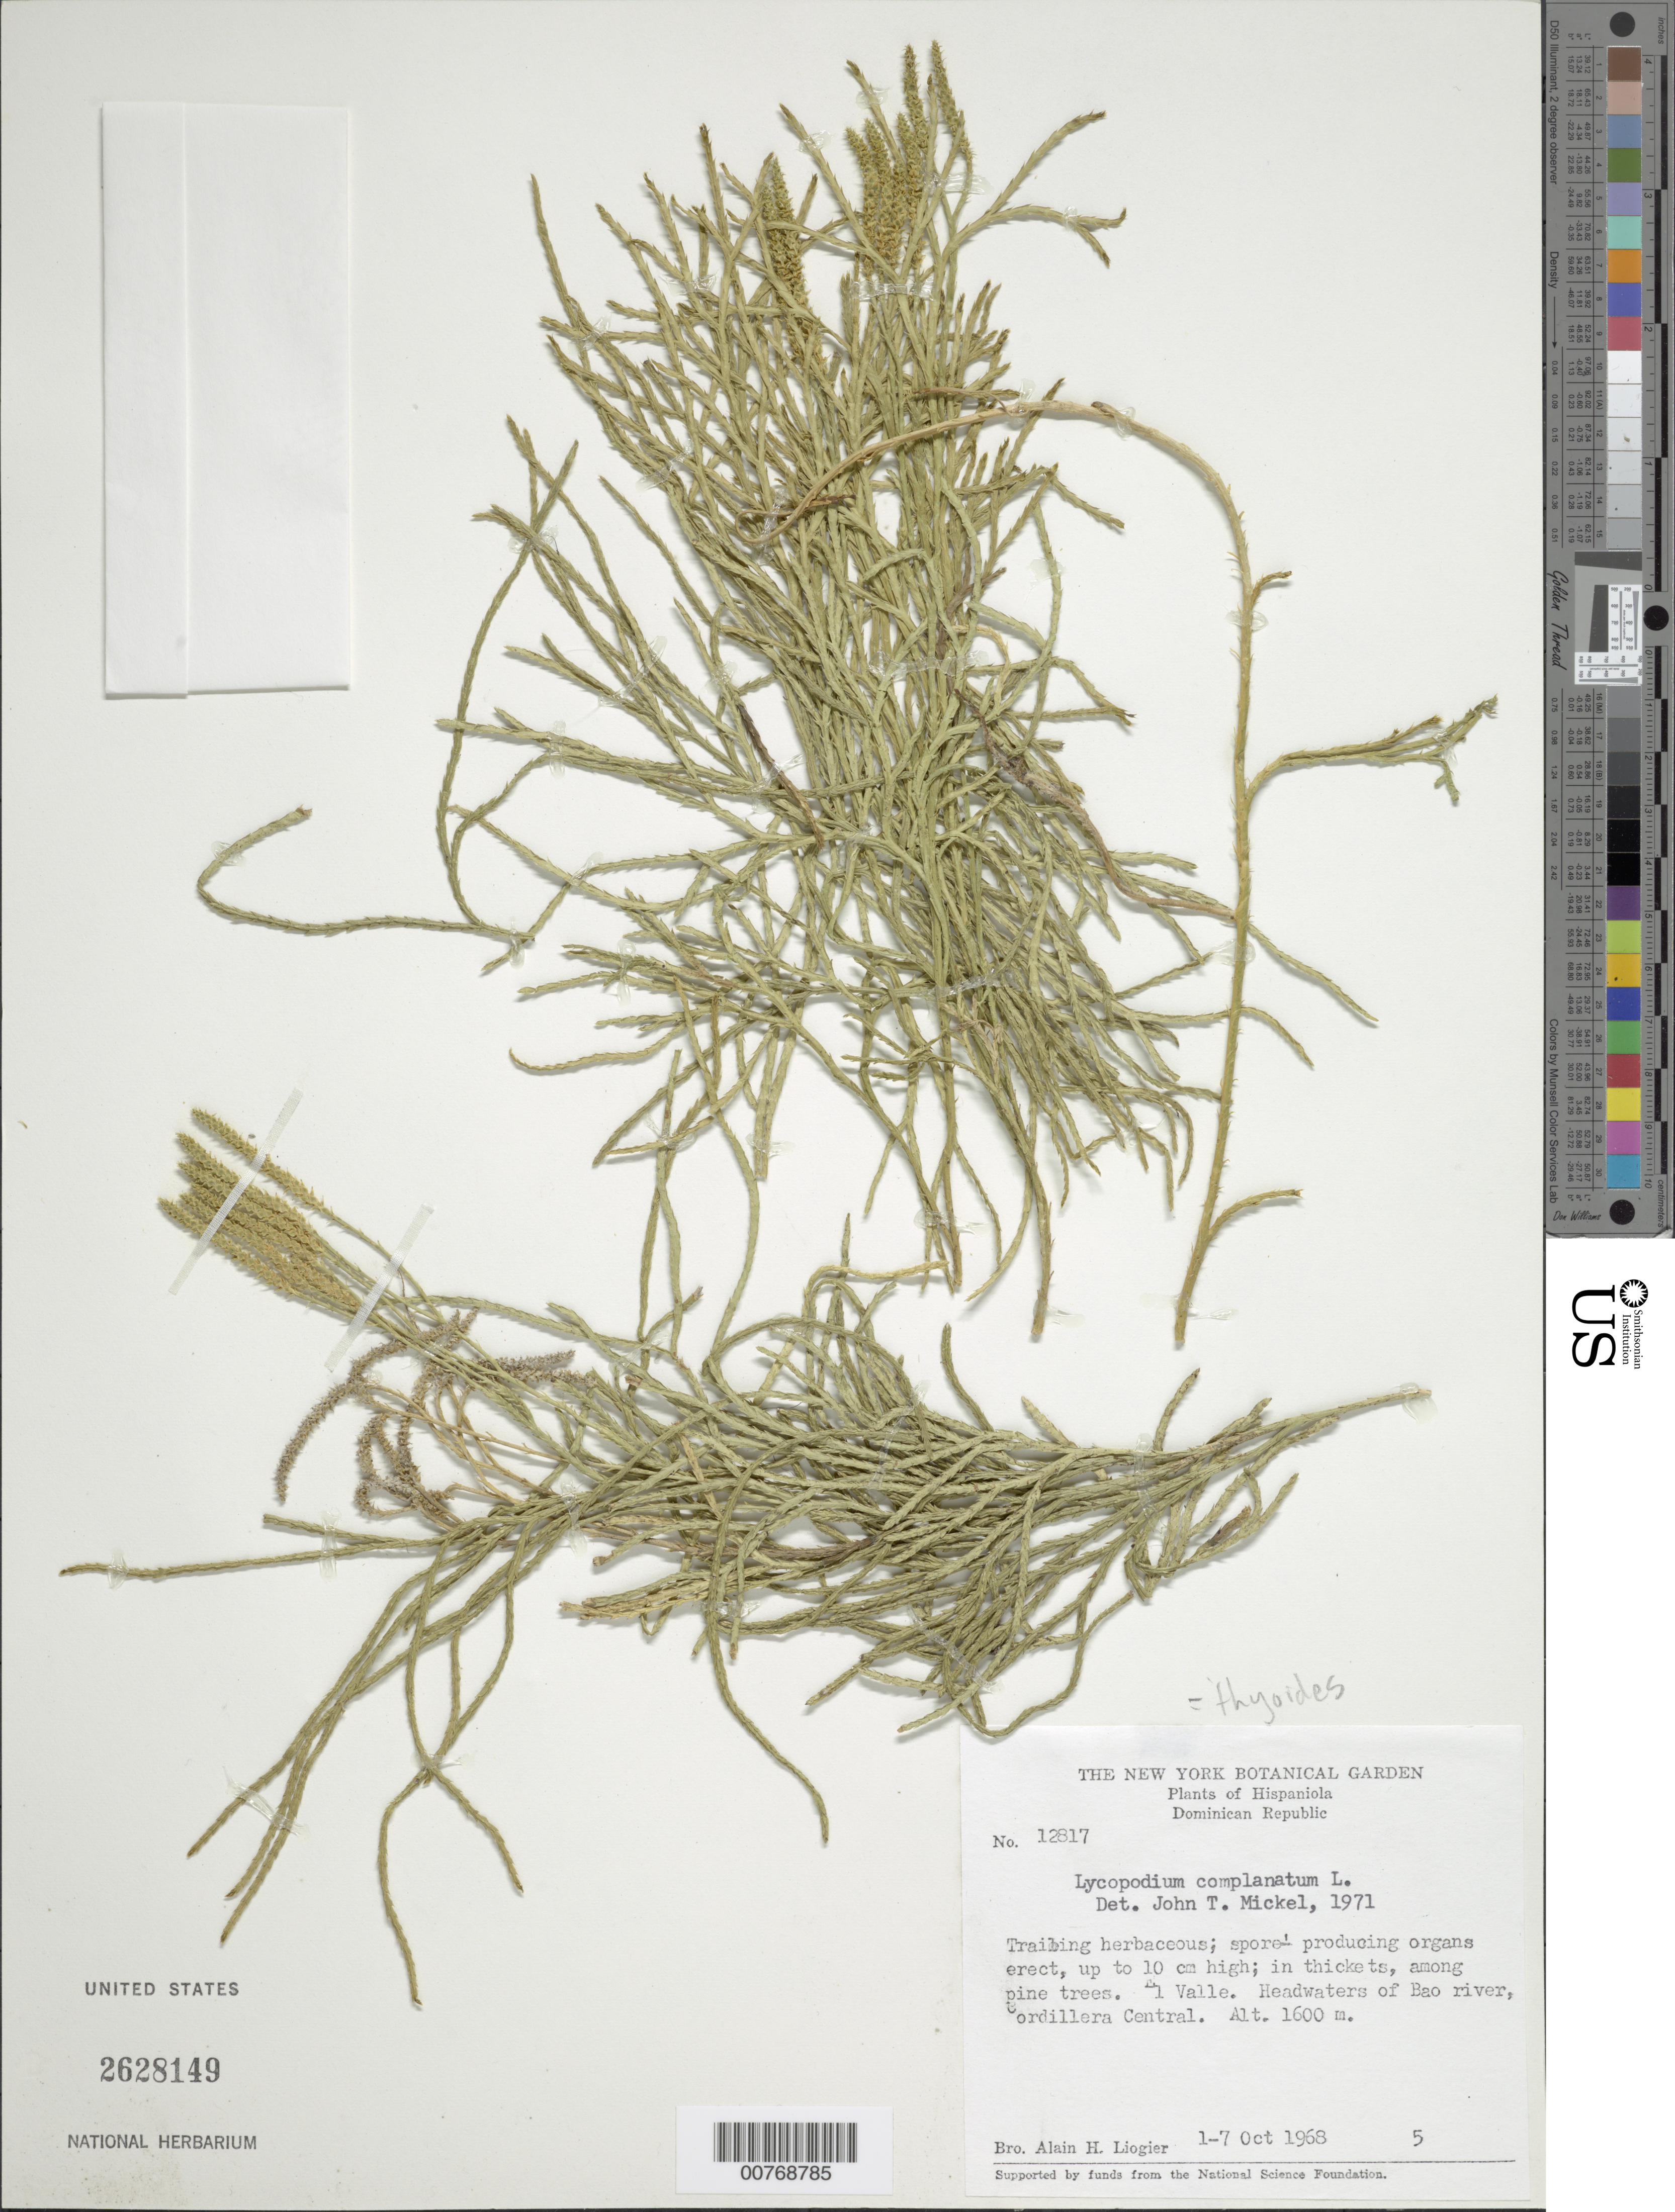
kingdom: Plantae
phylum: Tracheophyta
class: Lycopodiopsida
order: Lycopodiales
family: Lycopodiaceae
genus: Diphasiastrum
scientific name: Diphasiastrum thyoides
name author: (Humb. & Bonpl. ex Willd.) Holub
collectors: A. H. Liogier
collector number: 12817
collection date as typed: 01 Oct 1968 to 07 Oct 1968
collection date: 1968-10-01/1968-10-07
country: Dominican Republic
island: Hispaniola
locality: Headwaters of Bao river, Cordillera Central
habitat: In thickets among pine trees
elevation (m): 1600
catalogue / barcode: US 2628149